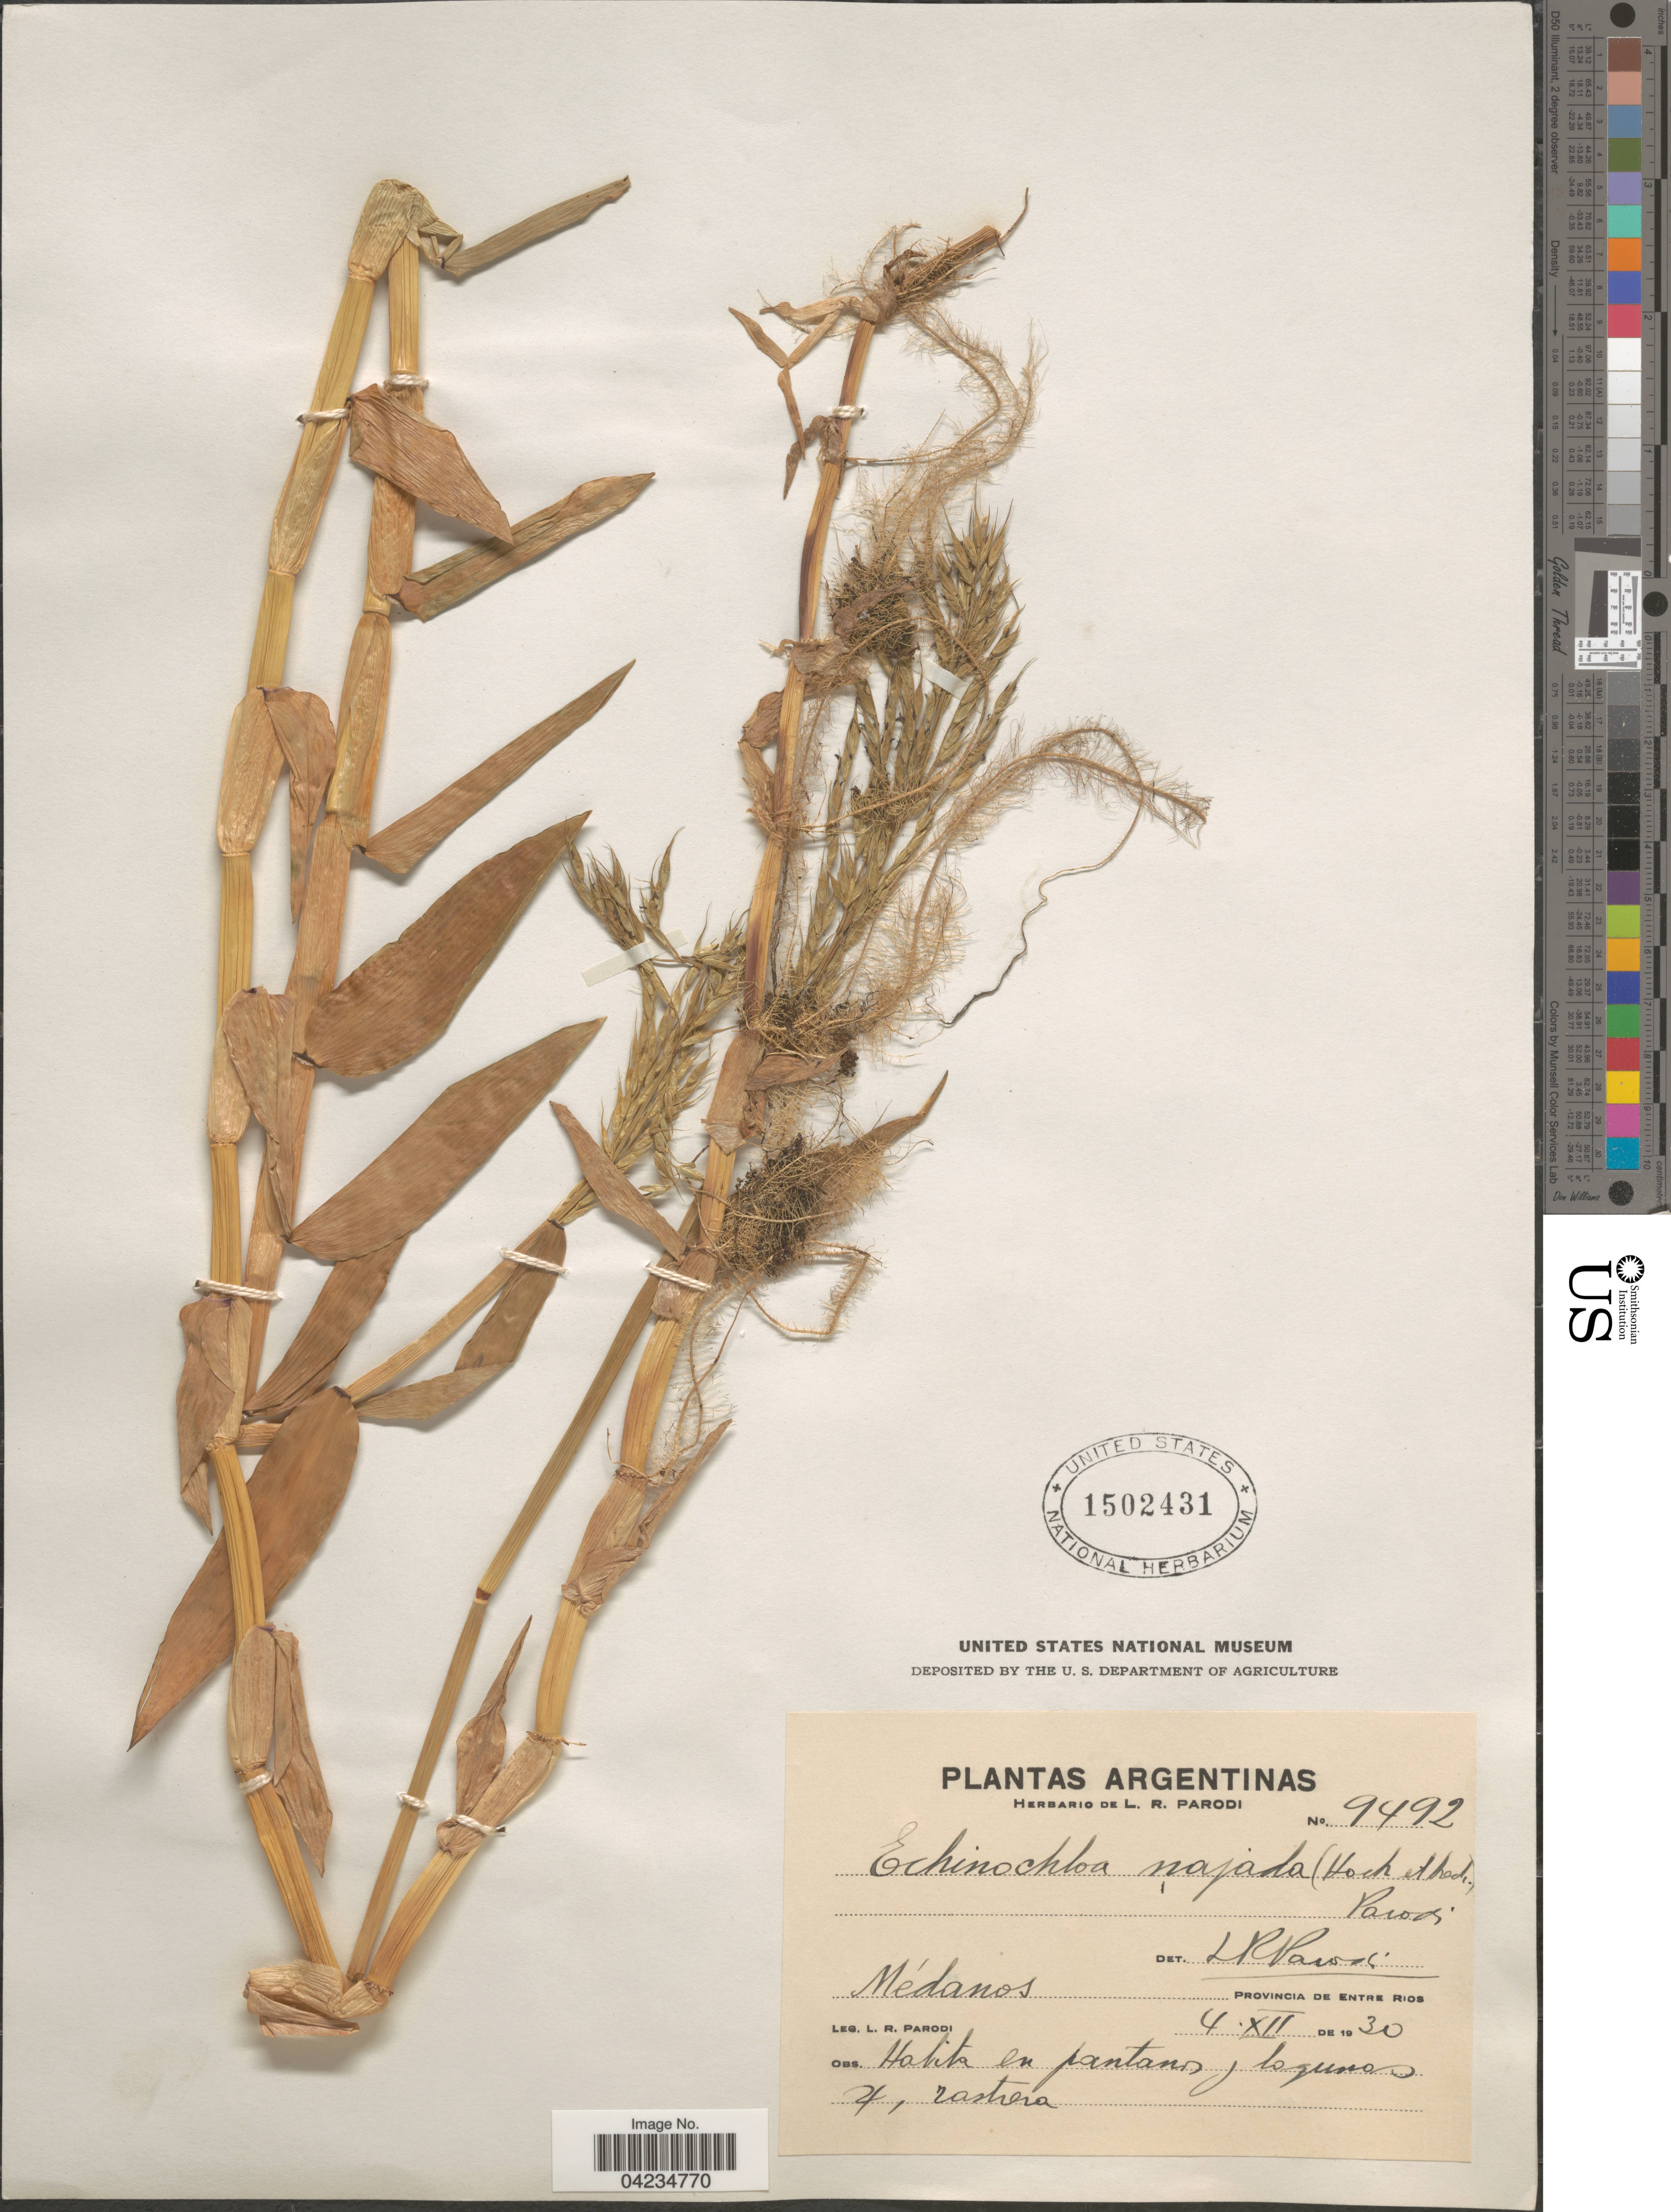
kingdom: Plantae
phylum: Tracheophyta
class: Liliopsida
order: Poales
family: Poaceae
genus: Oplismenopsis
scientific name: Oplismenopsis najada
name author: (Hack. & Arechav.) Parodi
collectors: L. R. Parodi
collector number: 9492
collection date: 1930-12-04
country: Argentina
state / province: Entre Rios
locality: Médanos.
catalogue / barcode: US 1502431